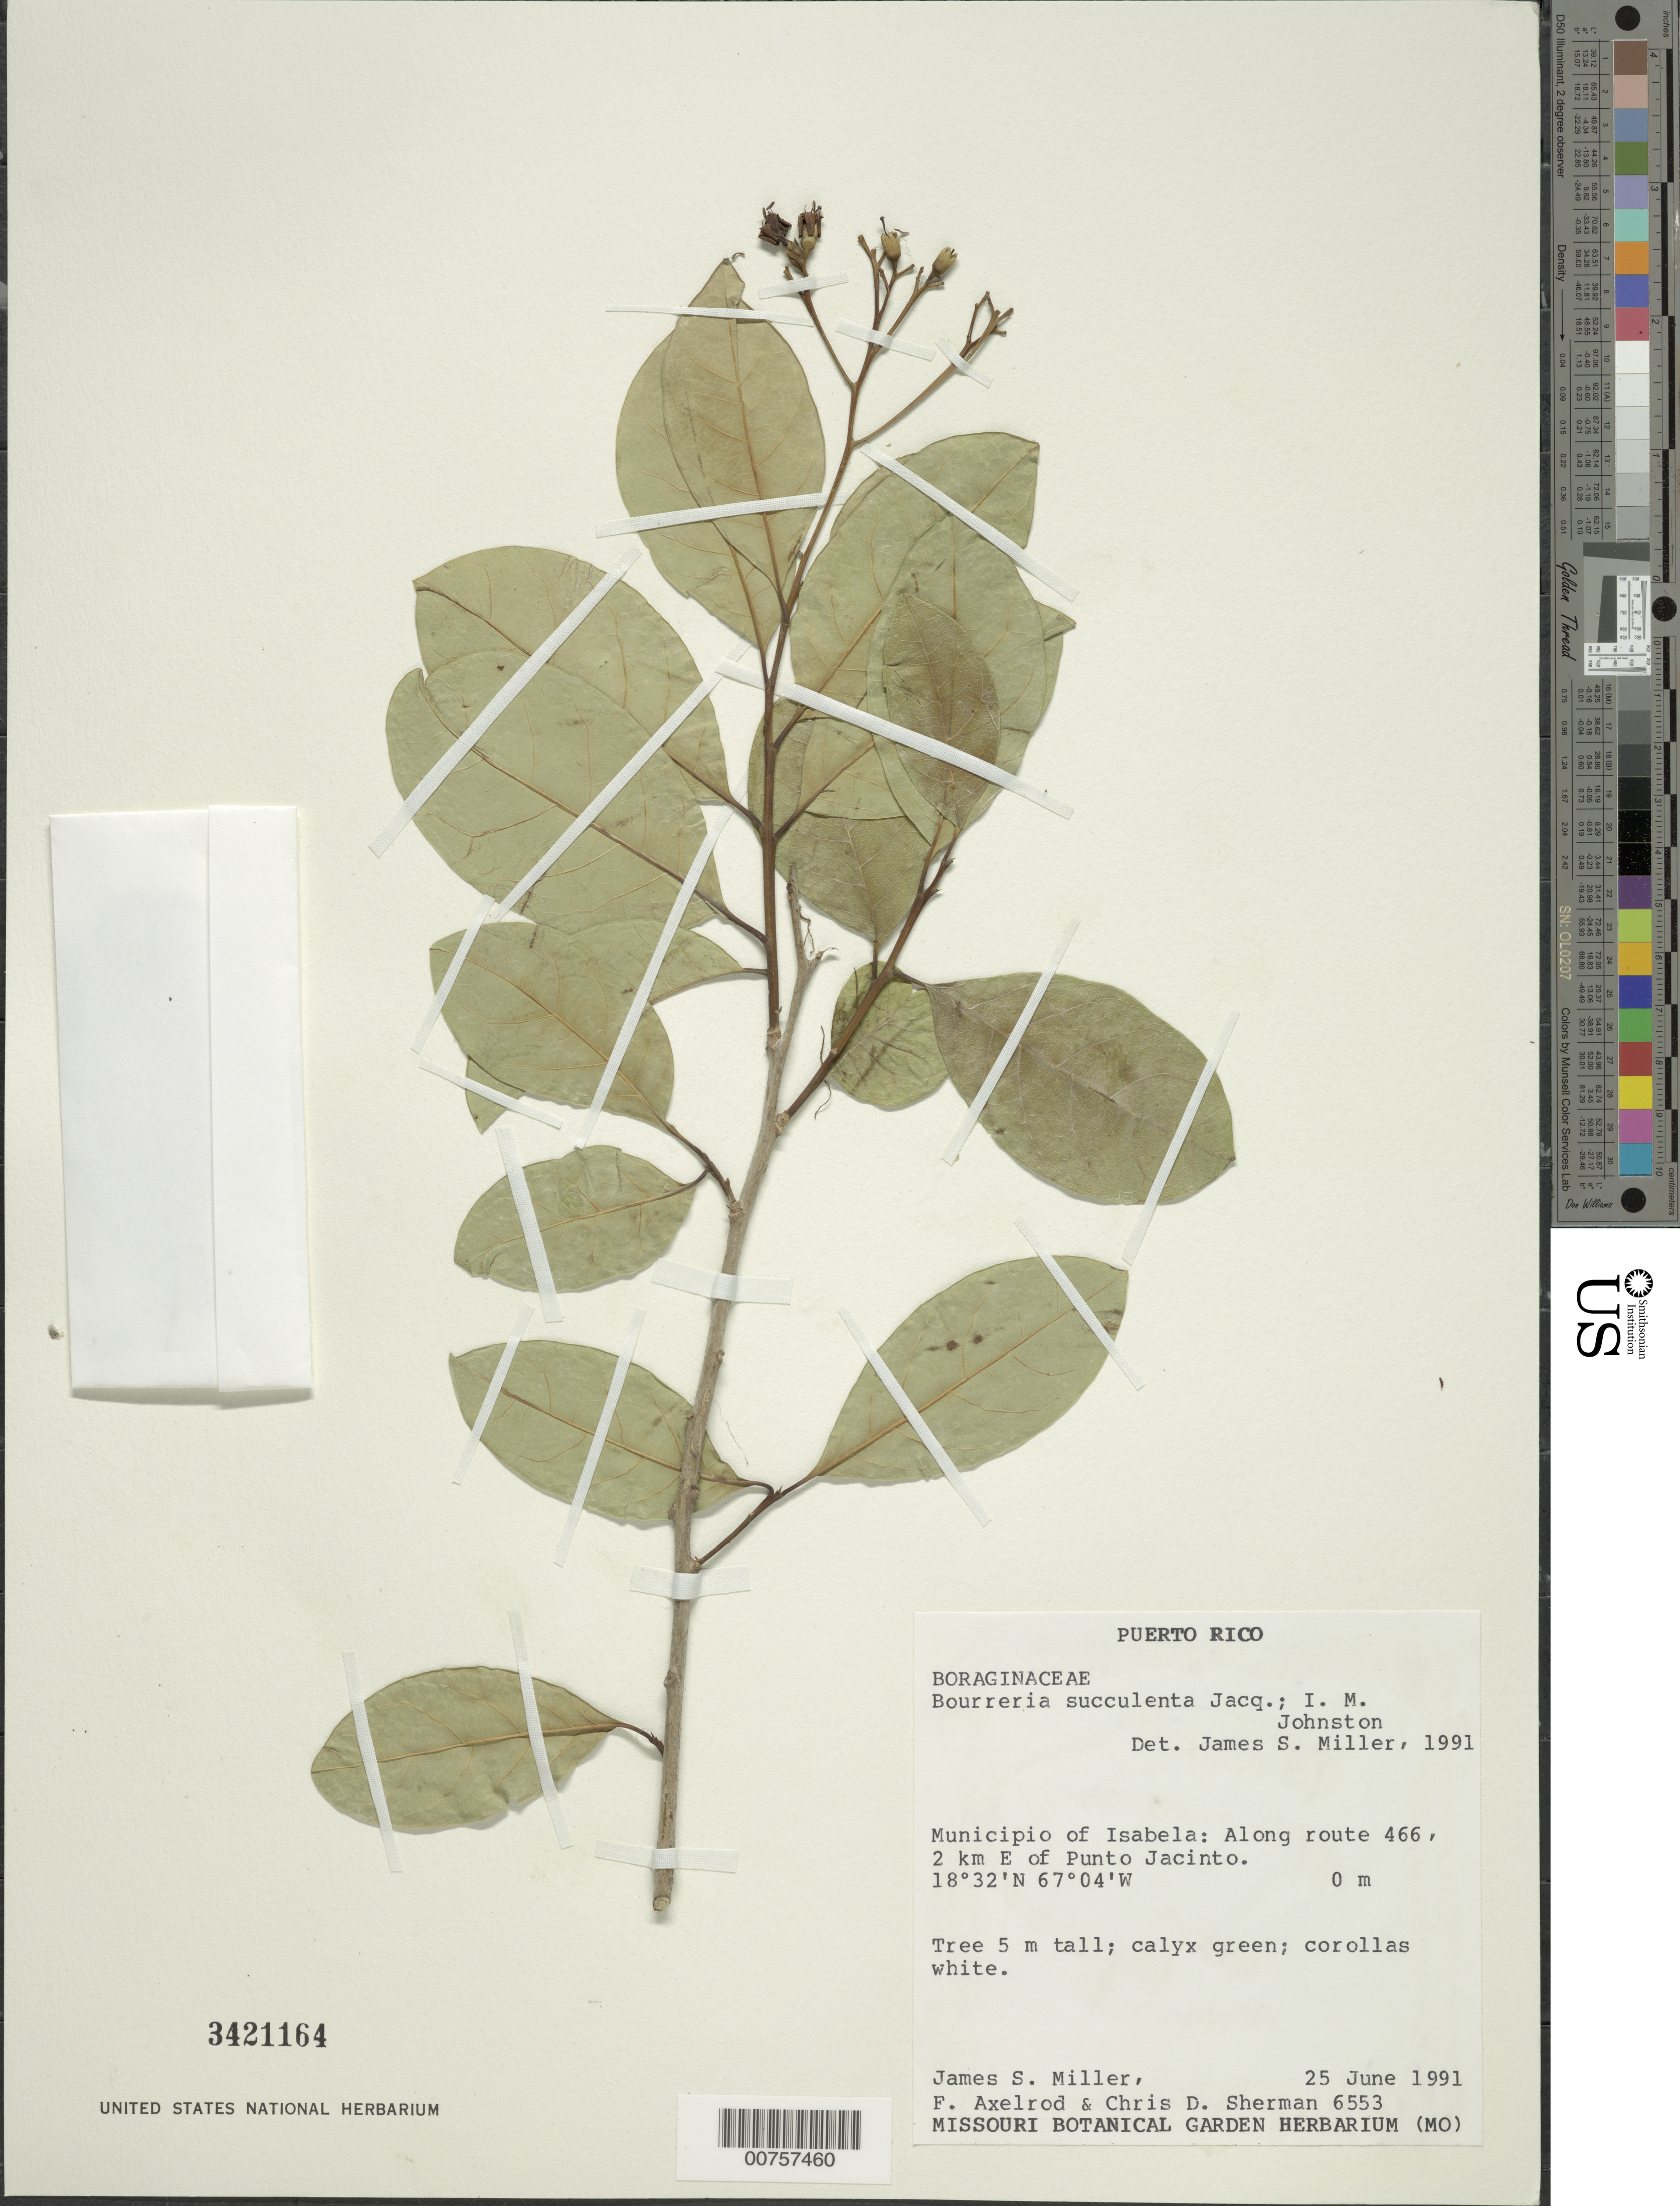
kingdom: Plantae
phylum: Tracheophyta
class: Magnoliopsida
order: Boraginales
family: Ehretiaceae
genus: Bourreria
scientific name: Bourreria succulenta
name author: Jacq.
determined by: Miller, James S., (MO), Missouri Botanical Garden (UNITED STATES)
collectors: J. S. Miller, F. S. Axelrod & C. Sherman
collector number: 6553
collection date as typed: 25 Jun 1991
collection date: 1991-06-25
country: Puerto Rico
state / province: Isabela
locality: Municipio of Isabela: Along route 466, 2 km E of Punto Jacinto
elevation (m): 0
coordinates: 18.53333333, -67.06666667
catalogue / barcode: US 3421164